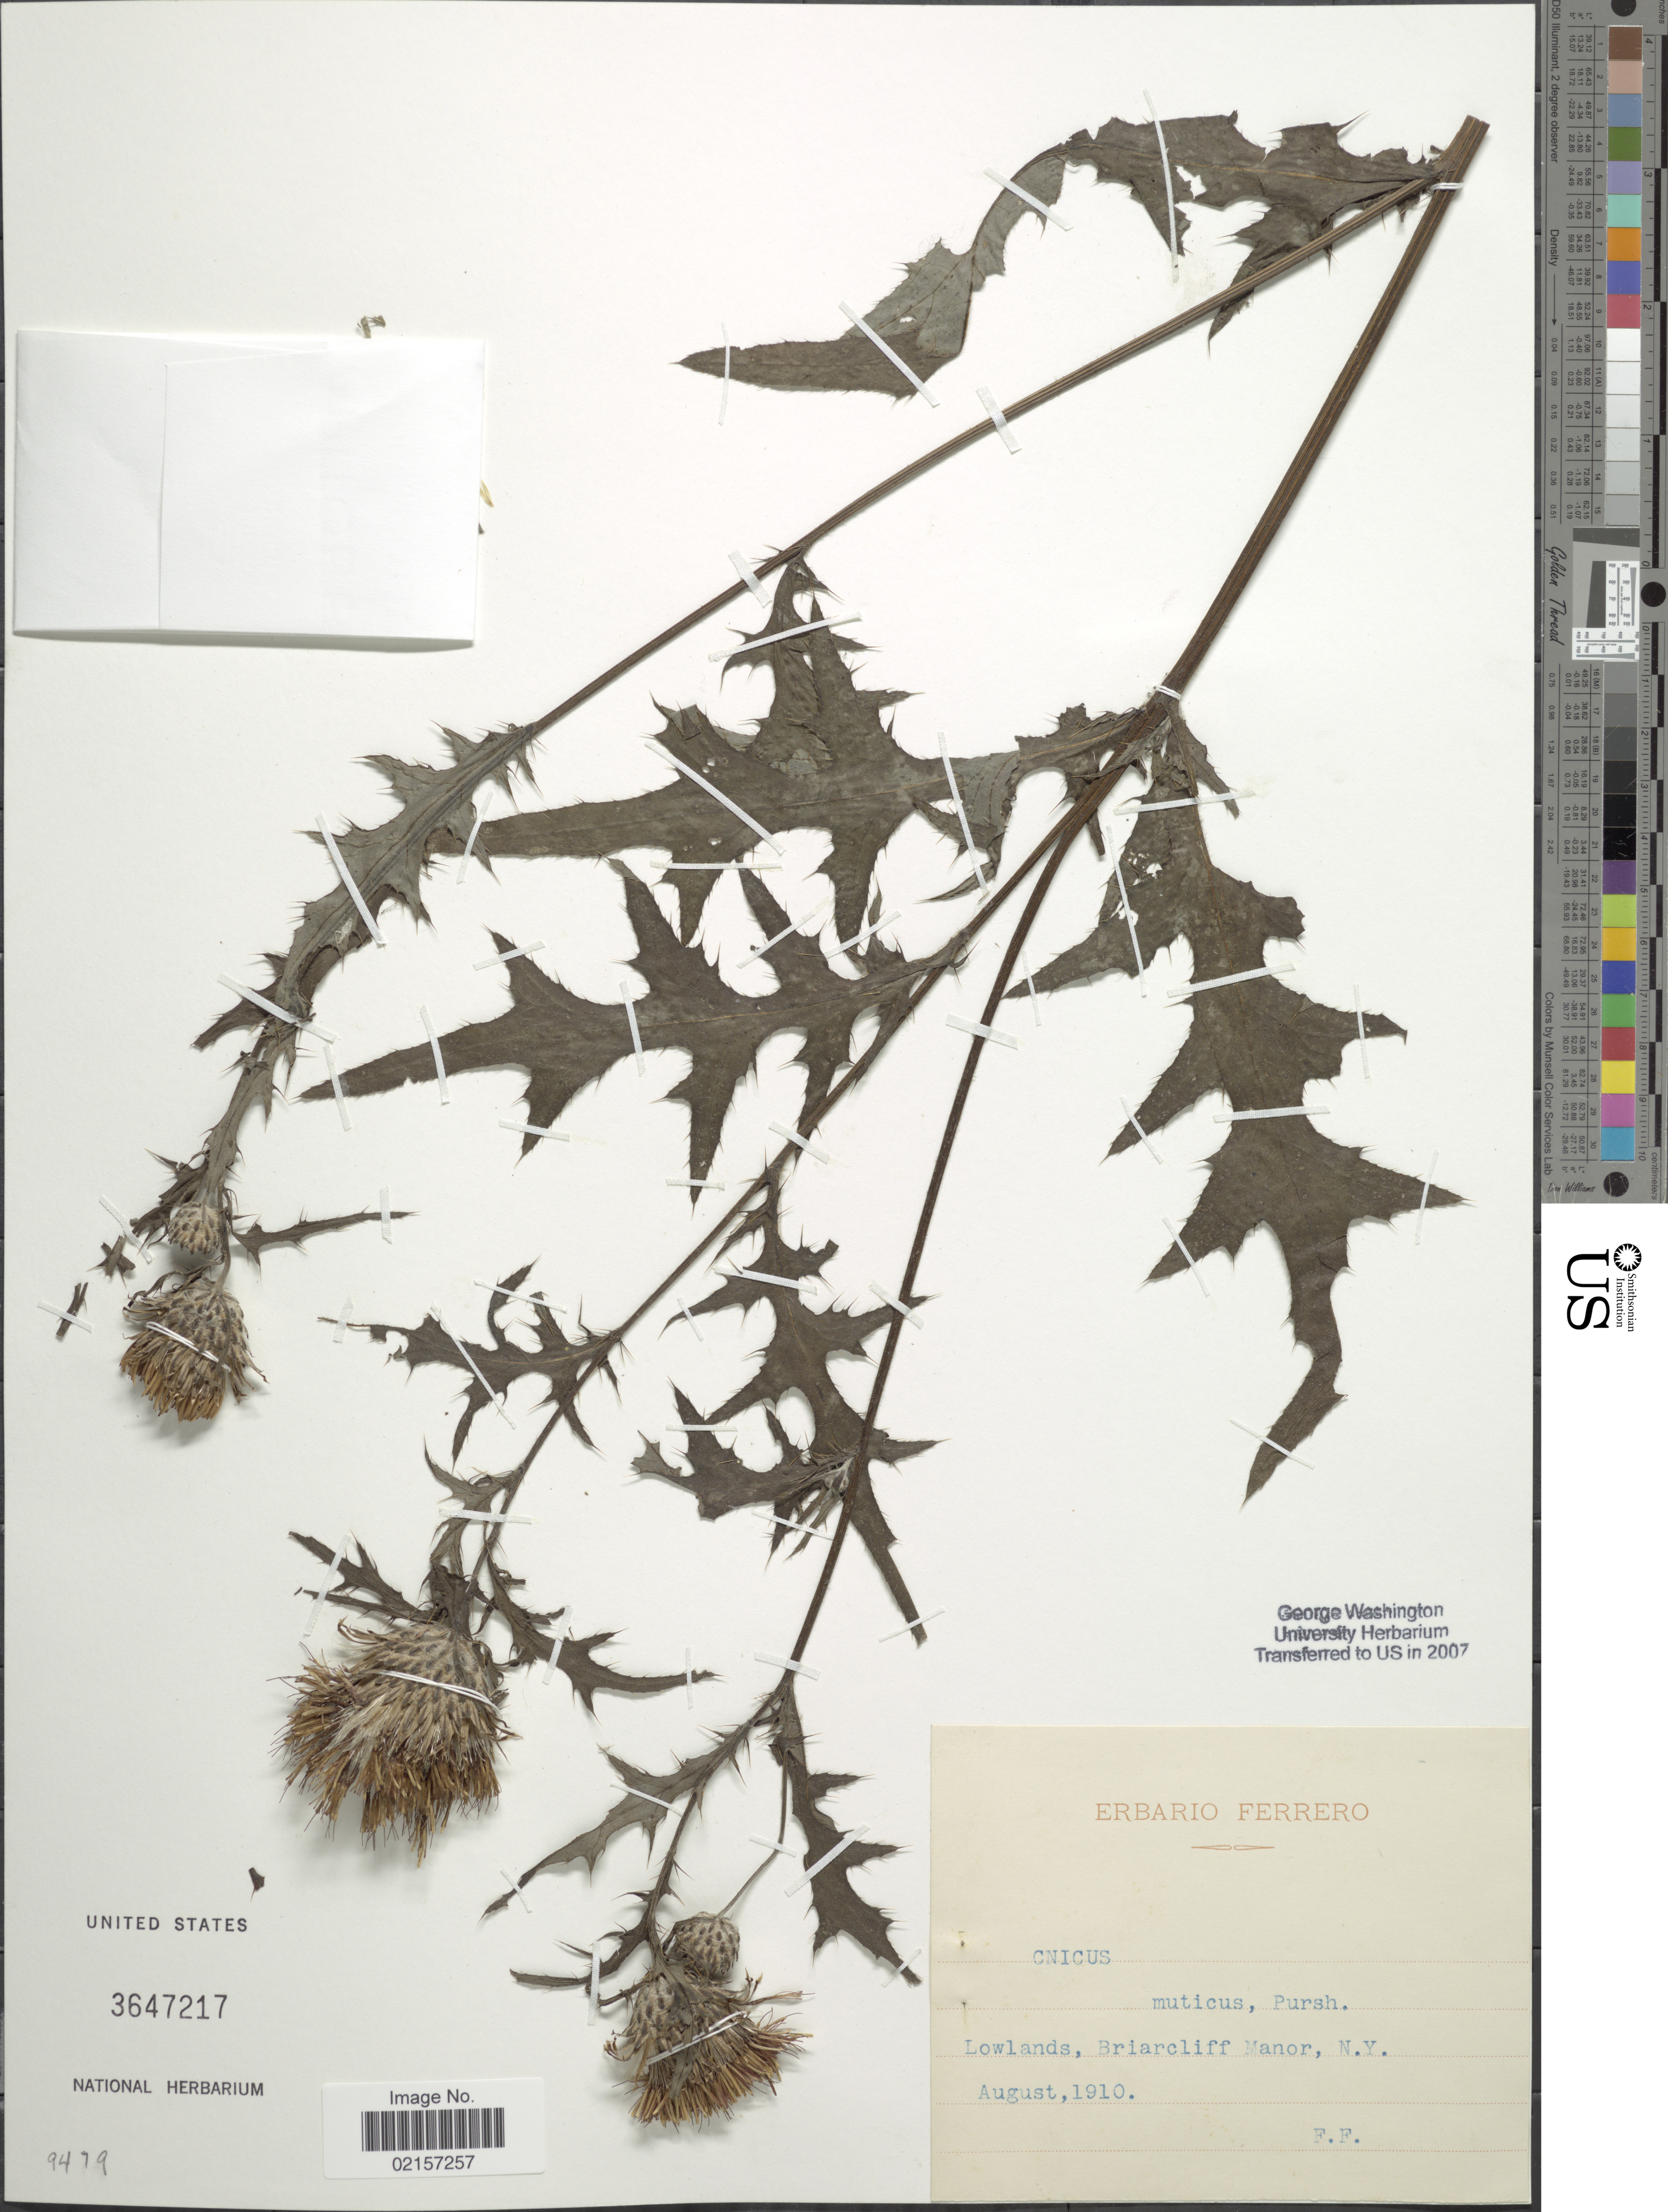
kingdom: Plantae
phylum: Tracheophyta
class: Magnoliopsida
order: Asterales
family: Asteraceae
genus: Cirsium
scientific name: Cirsium muticum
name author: Michx.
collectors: E. Ferrero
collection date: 1910-08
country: United States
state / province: New York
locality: Lowlands, Briarcliff Manor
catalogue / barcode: US 3647217